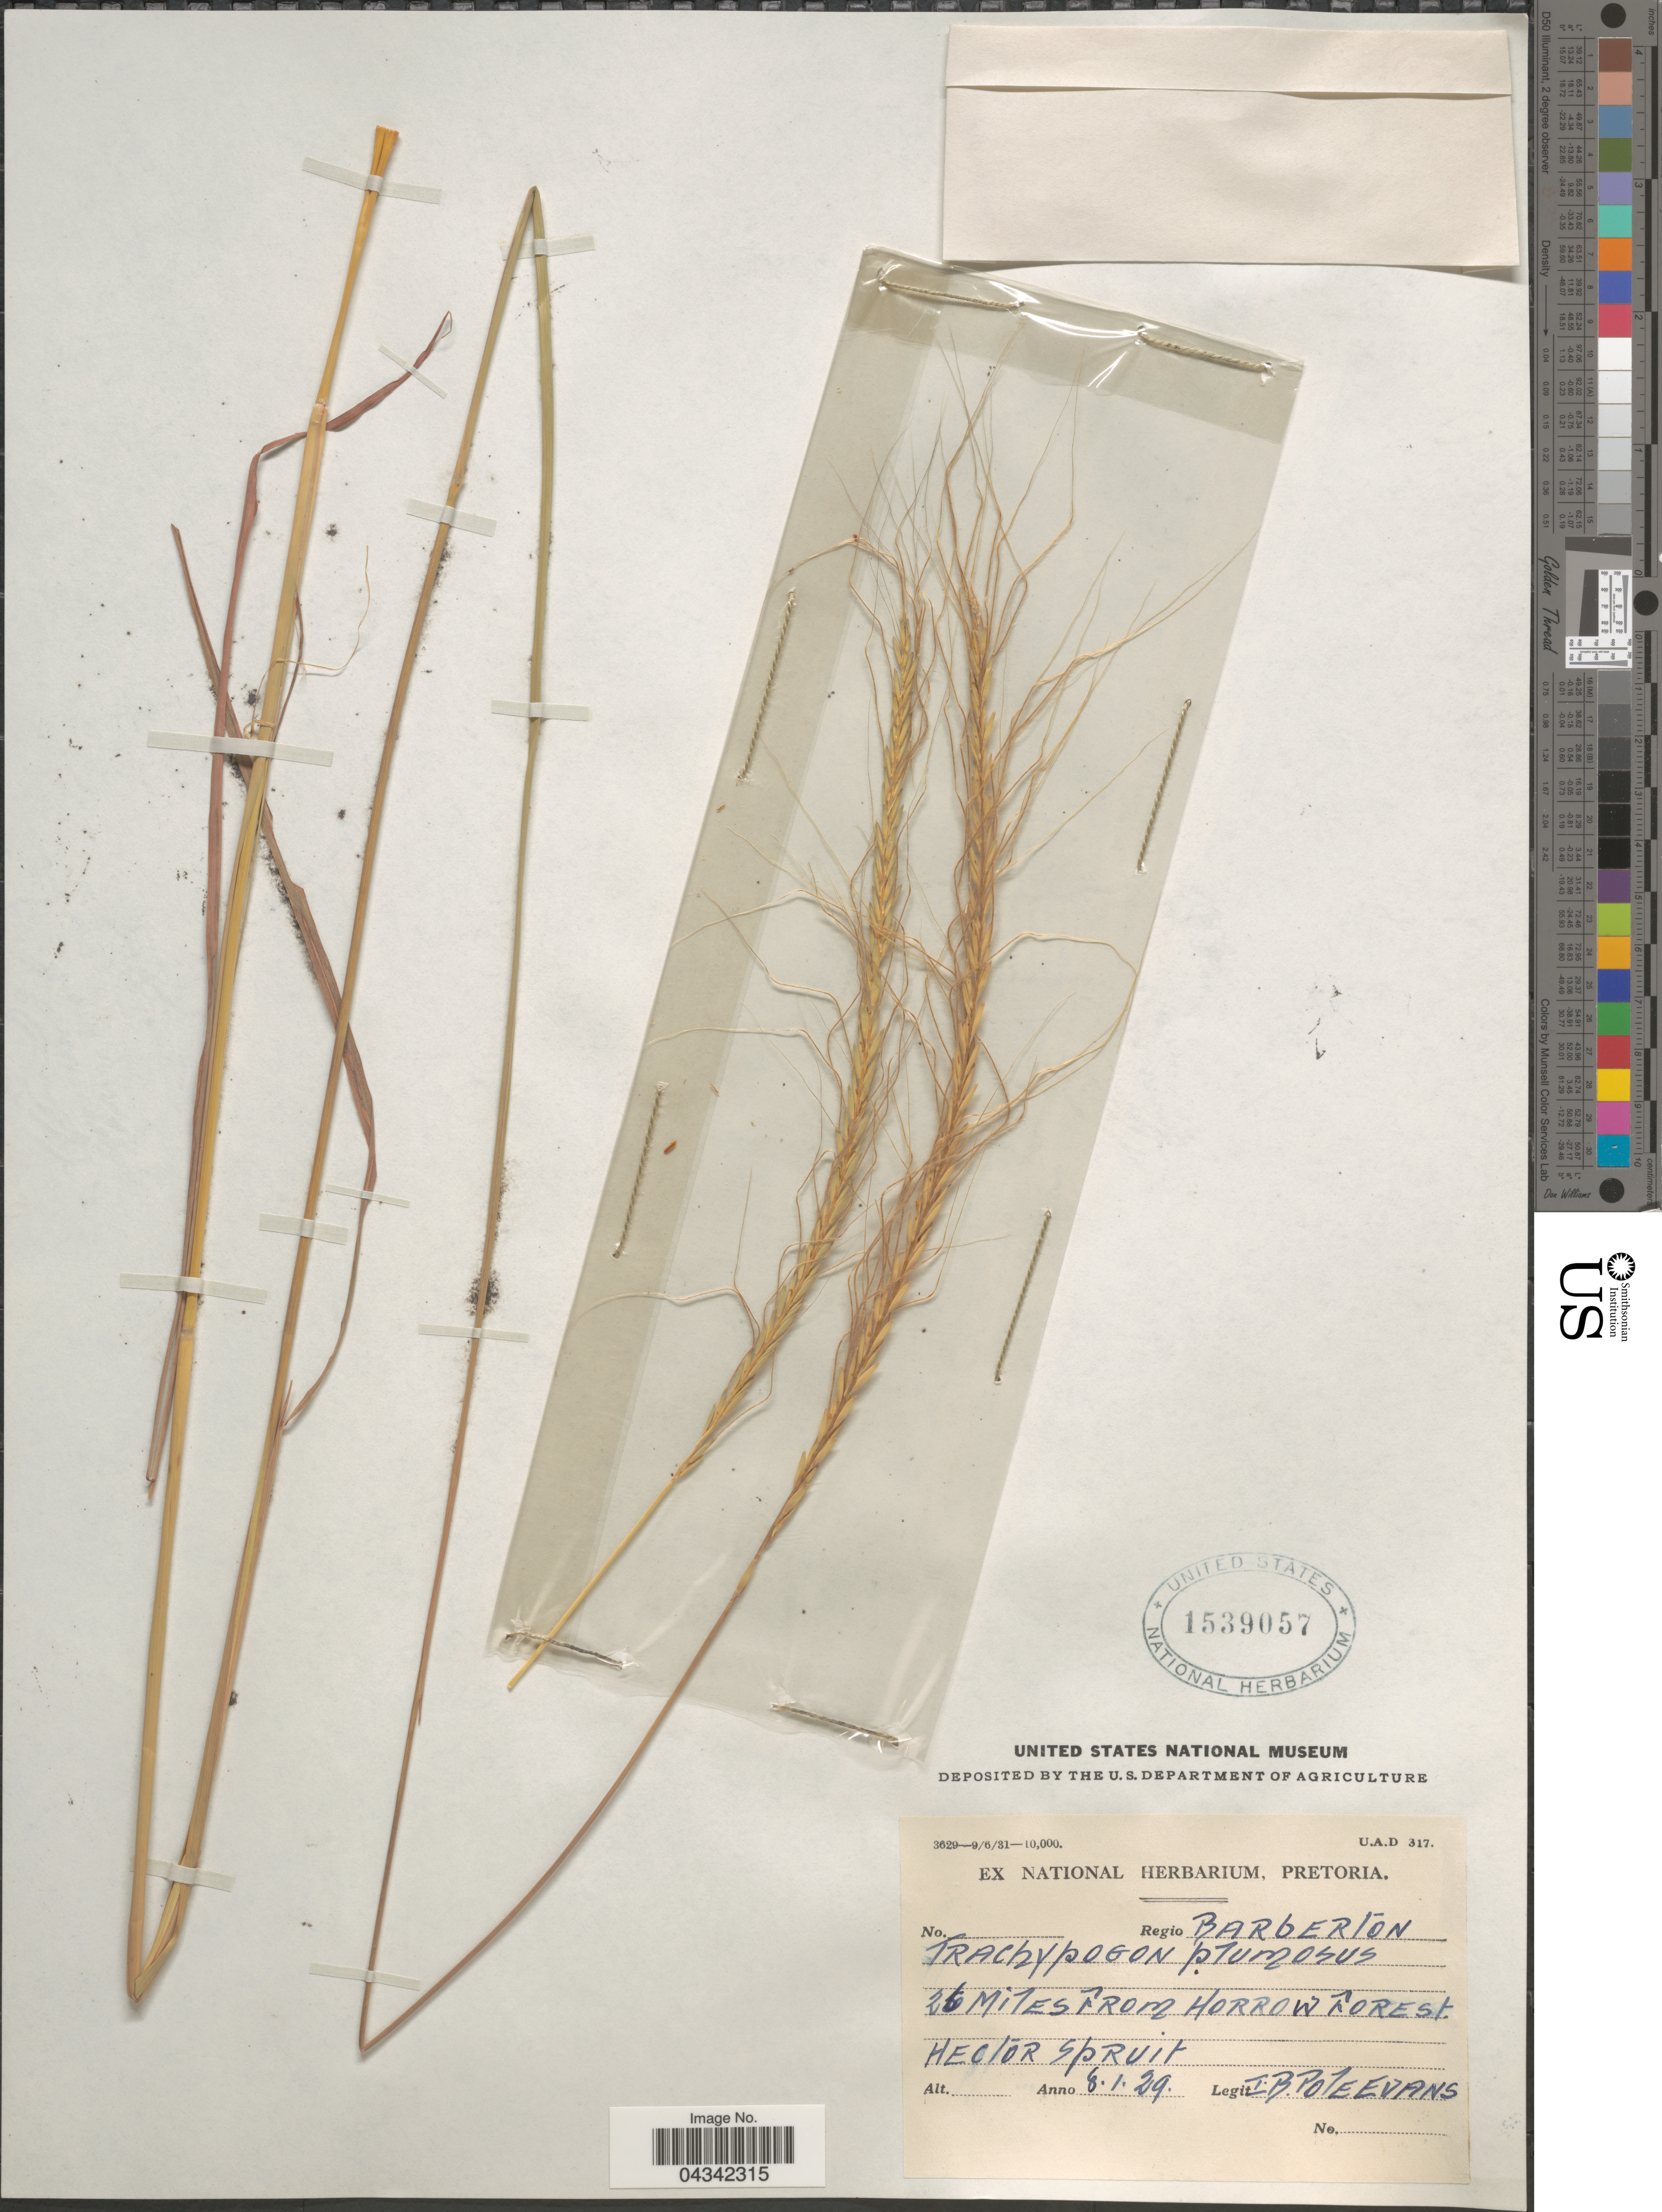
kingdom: Plantae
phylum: Tracheophyta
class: Liliopsida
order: Poales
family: Poaceae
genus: Trachypogon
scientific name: Trachypogon spicatus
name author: (L. f.) Kuntze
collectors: I. B. Pole-Evans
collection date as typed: Transcribed d/m/y: 8/1/29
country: South Africa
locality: Regio Barberton. 26 miles from Horrow Forest. Hector Spruit.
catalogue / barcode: US 1539057